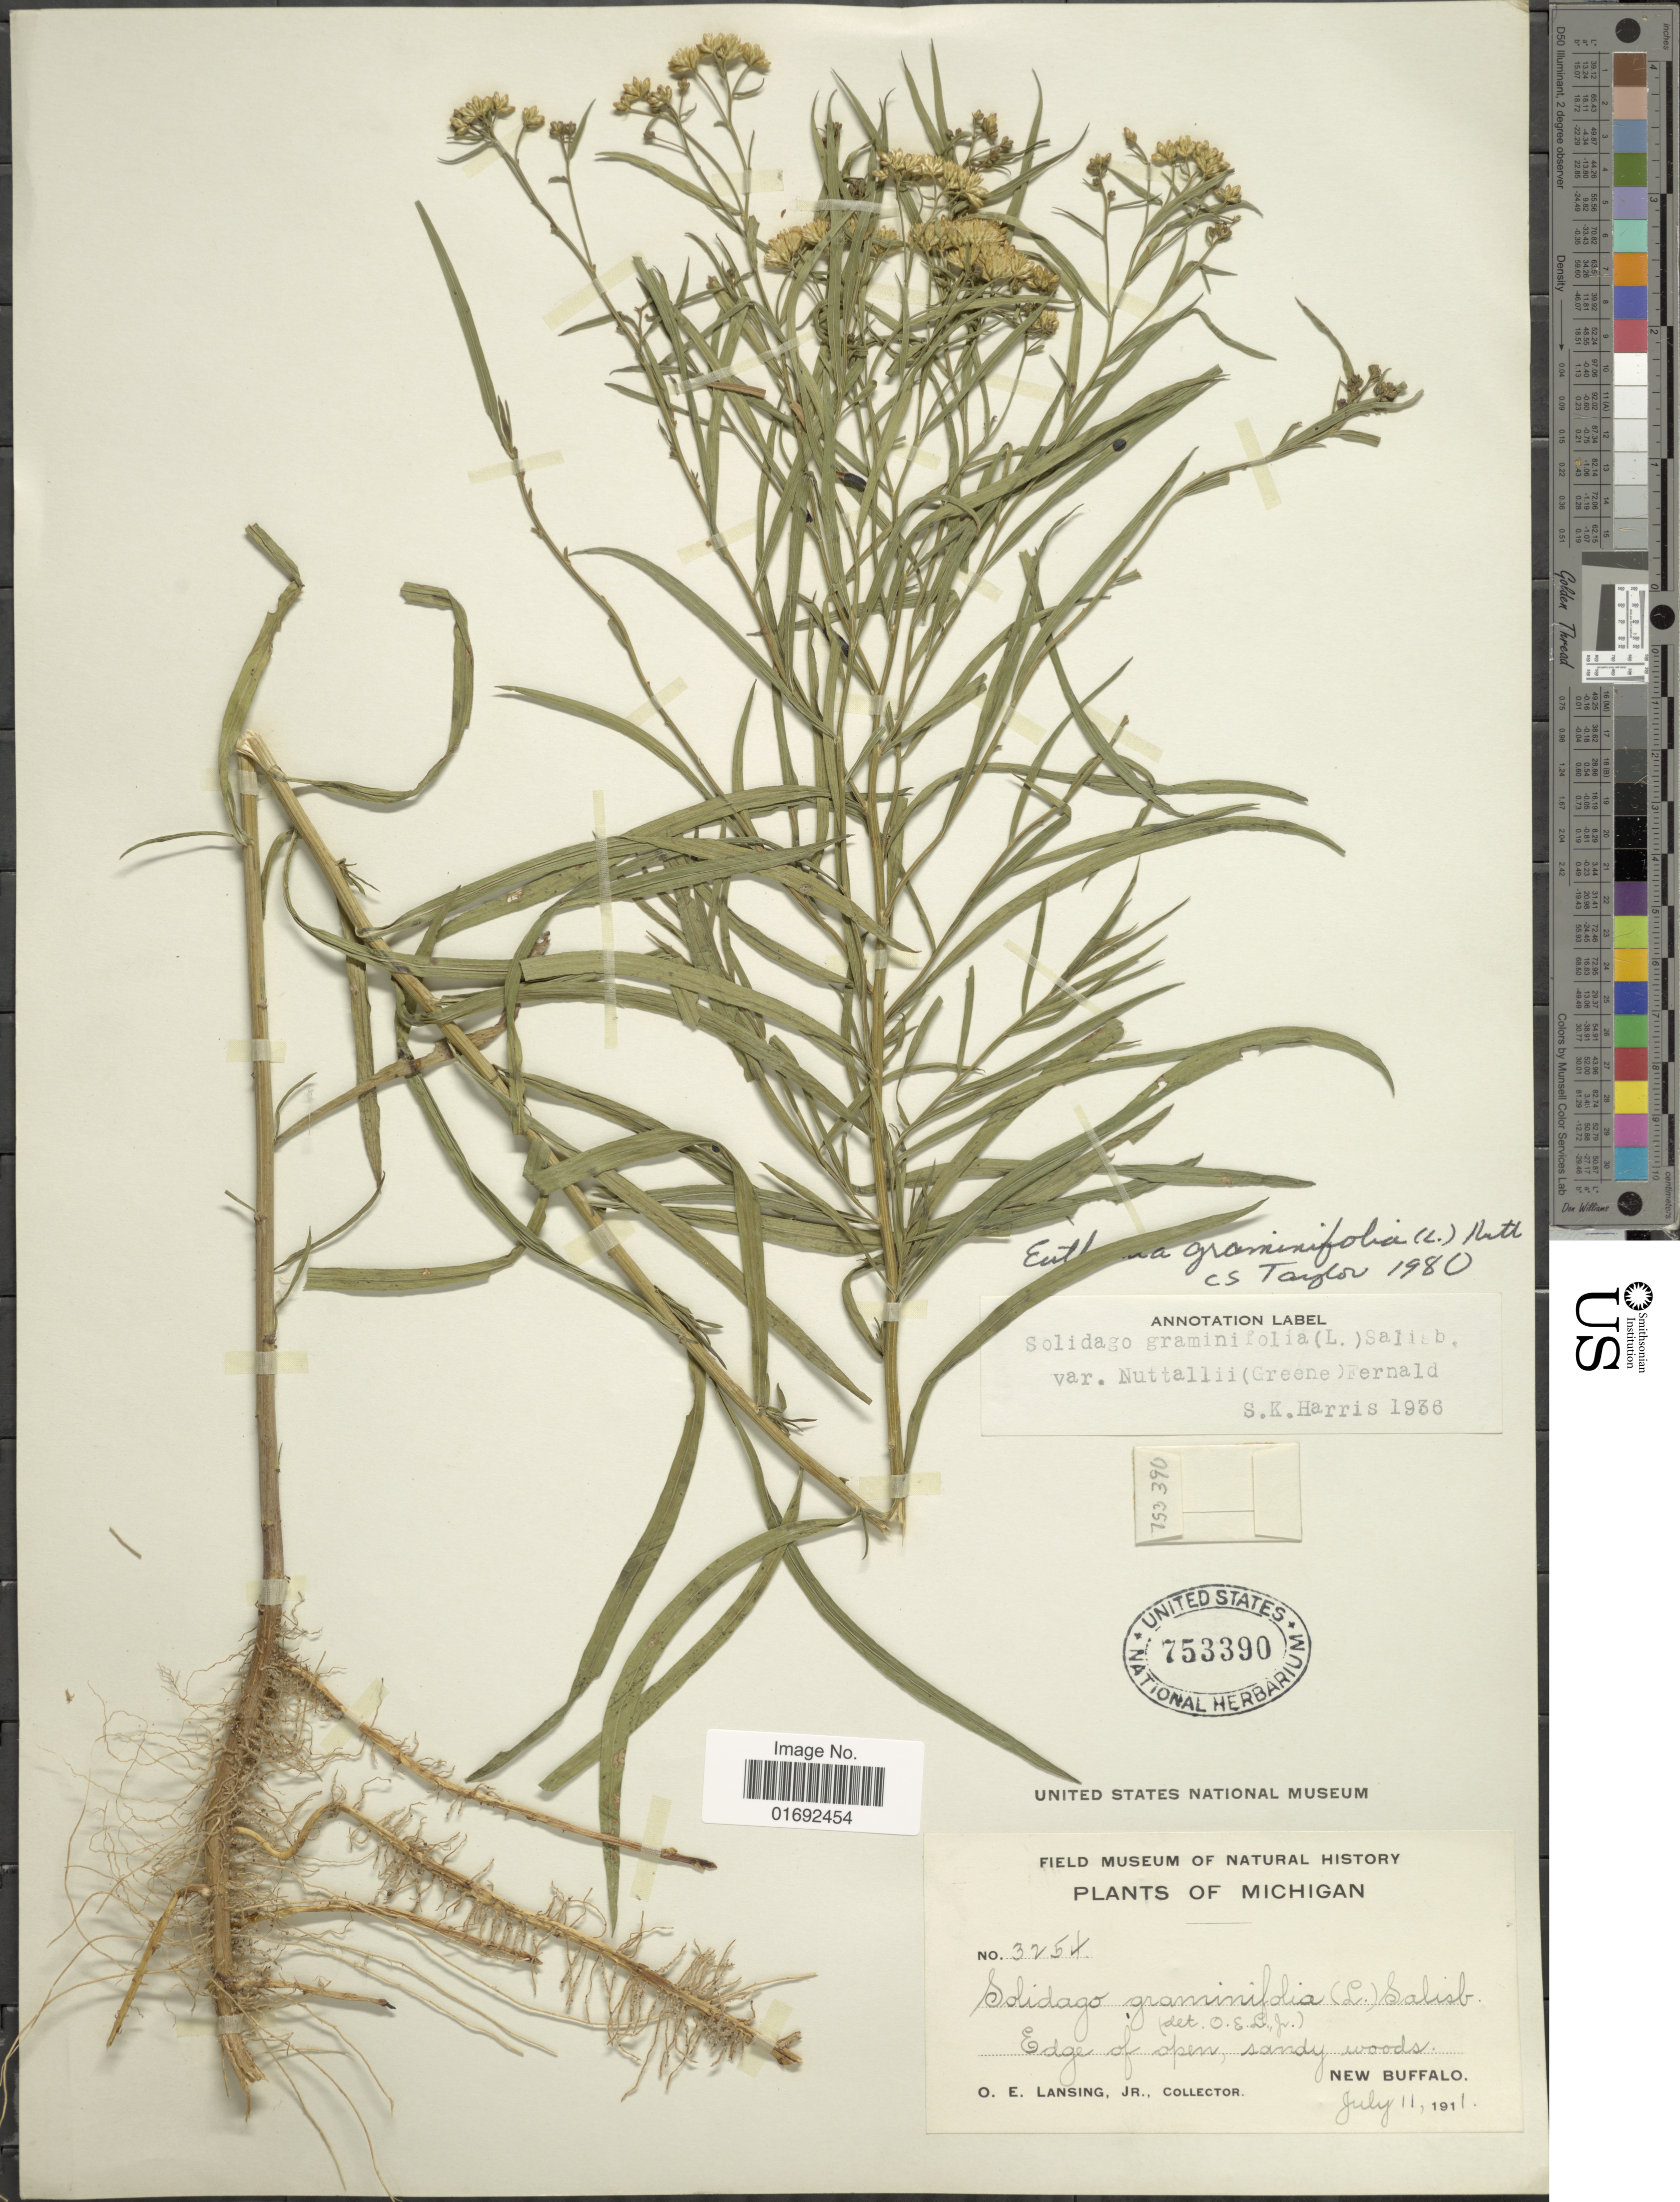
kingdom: Plantae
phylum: Tracheophyta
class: Magnoliopsida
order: Asterales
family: Asteraceae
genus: Euthamia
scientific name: Euthamia graminifolia var. nuttalii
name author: (S.W. Greene) W. Stone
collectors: O. Lansing Jr.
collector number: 3254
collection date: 1911-07-11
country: United States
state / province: Michigan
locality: Edge of open, sandy woods, New Buffalo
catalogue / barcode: US 753390